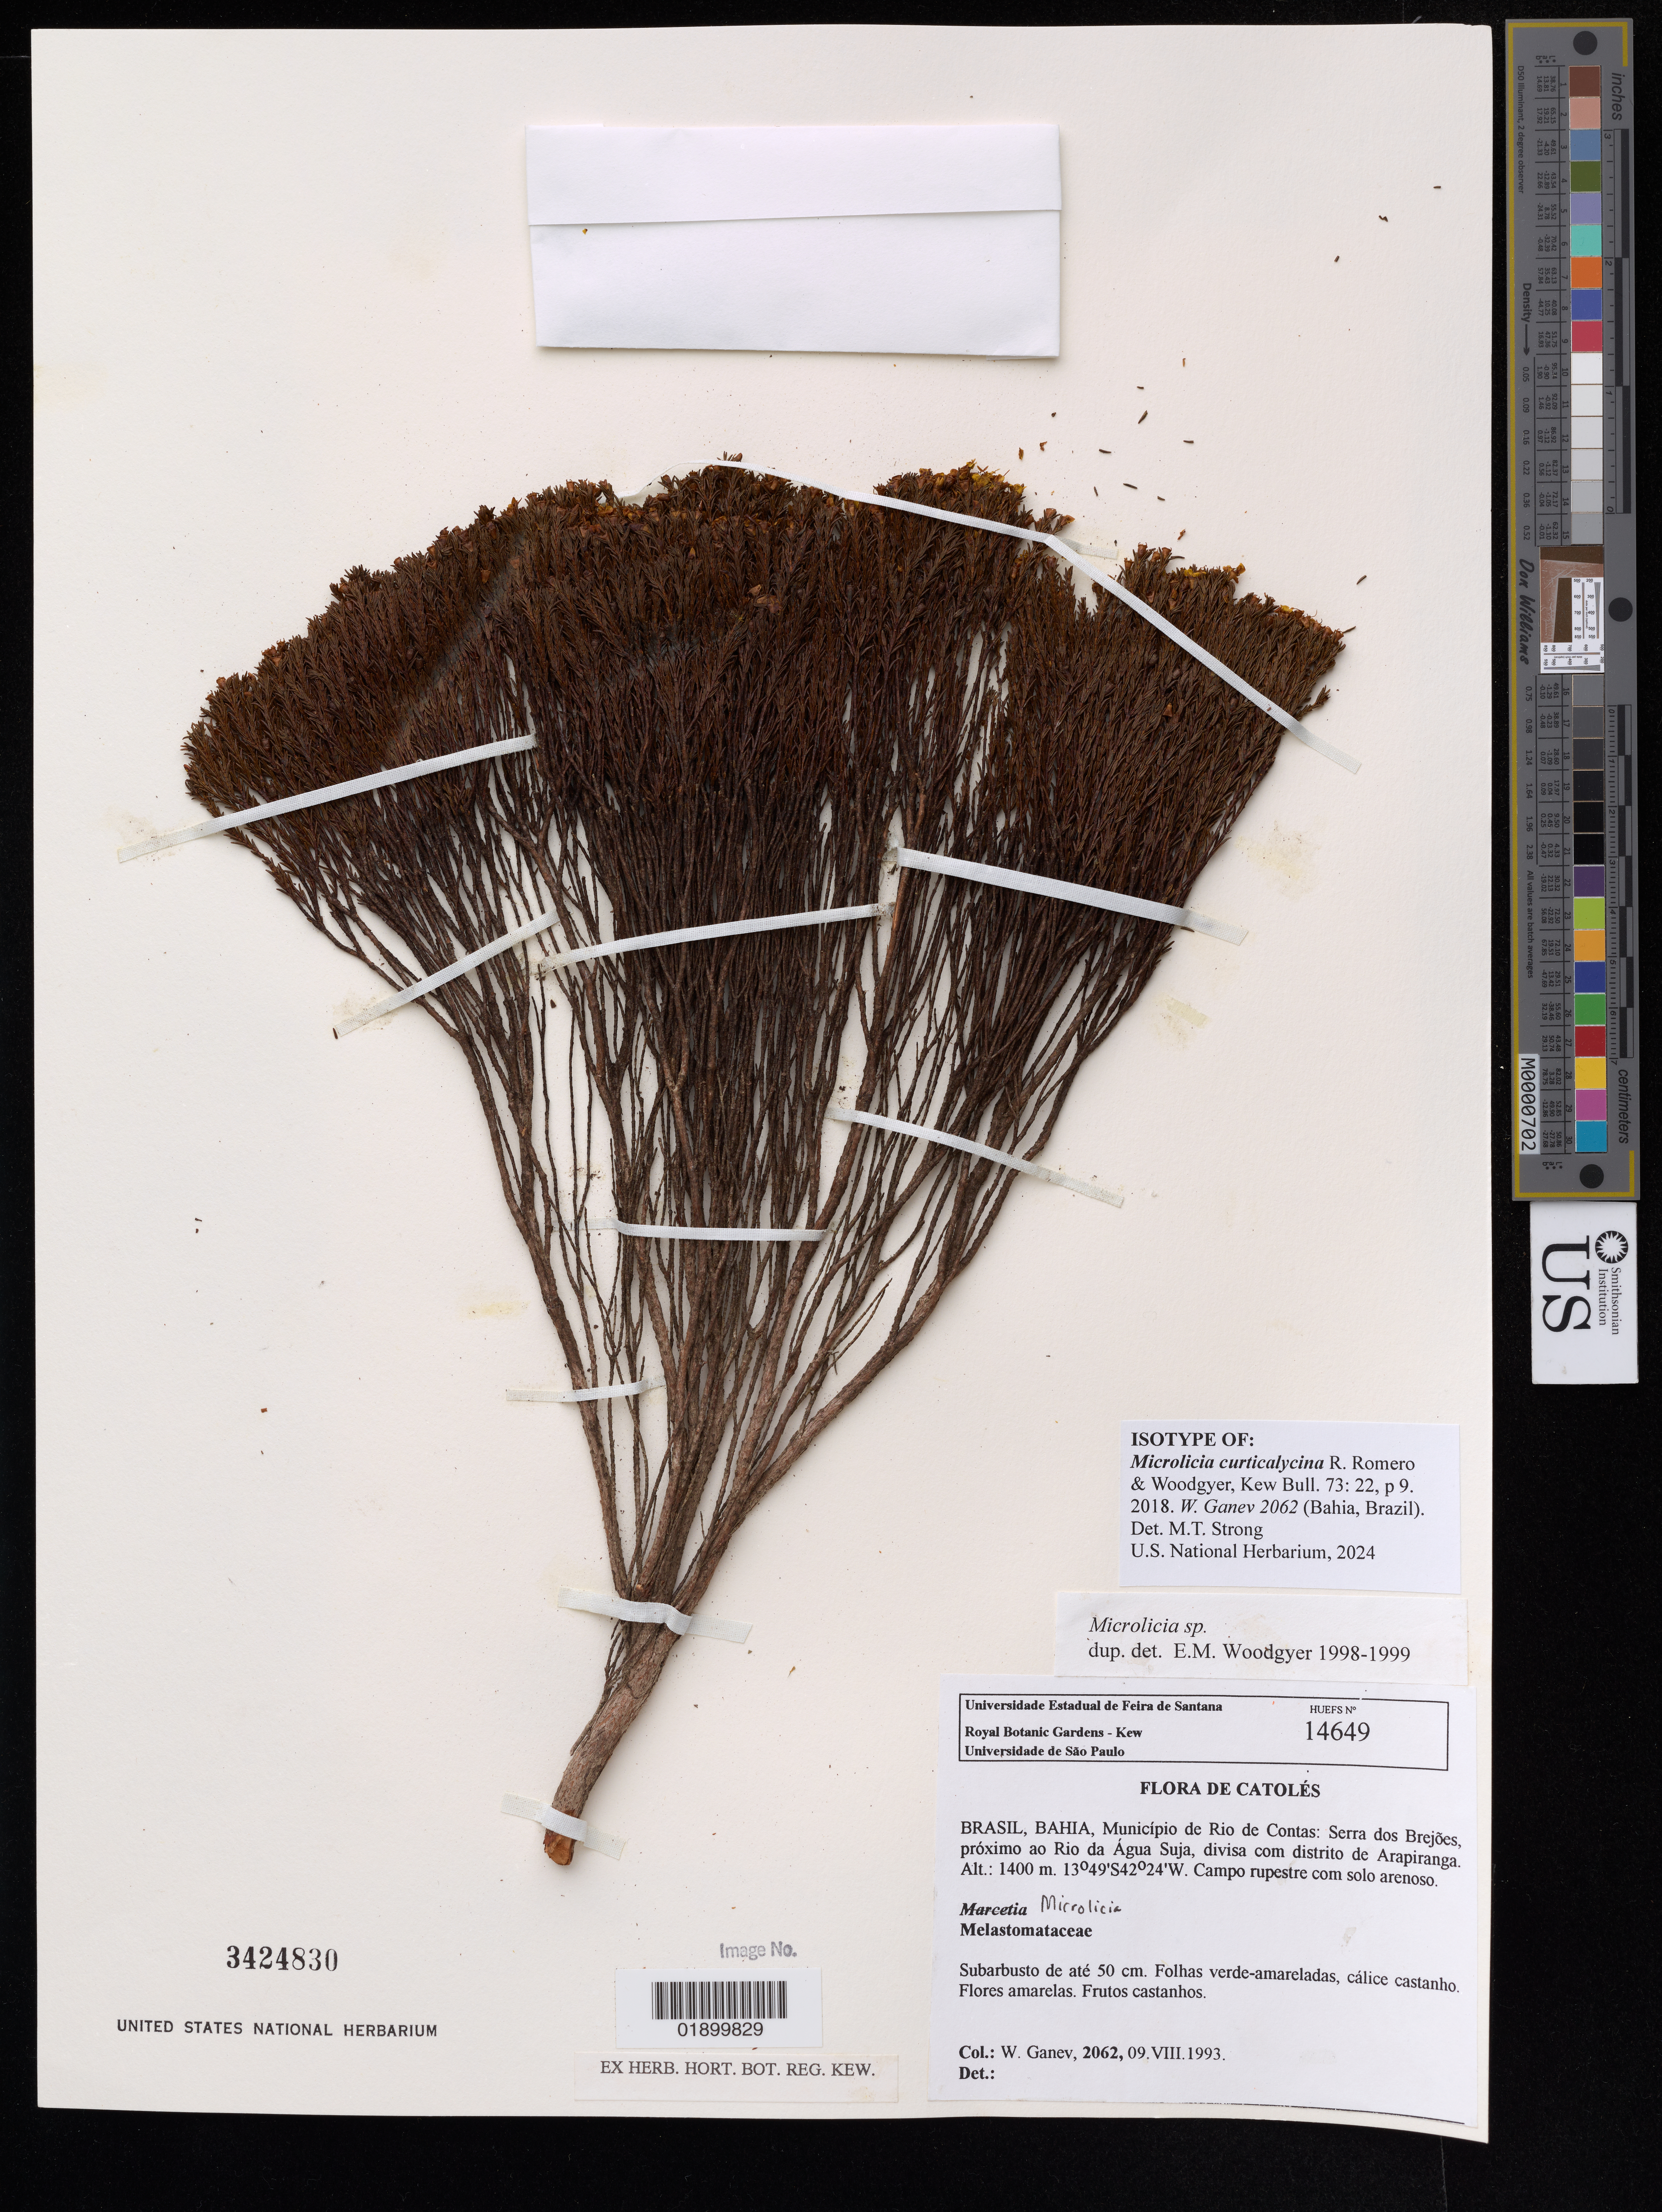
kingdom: Plantae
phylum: Tracheophyta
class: Magnoliopsida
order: Myrtales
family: Melastomataceae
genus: Microlicia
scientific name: Microlicia curticalycina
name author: R. Romero & Woodgyer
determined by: Strong, Mark T., (BOT), Smithsonian Institution - National Museum of Natural History (UNITED STATES)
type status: Isotype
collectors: W. Ganev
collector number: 2062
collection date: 1993-08-09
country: Brazil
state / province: Bahia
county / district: Rio de Contas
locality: Serra dos Brejões, próximo ao Rio da Água Suja, divisa com distrito de Arapiranga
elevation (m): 1400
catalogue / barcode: US 3424830